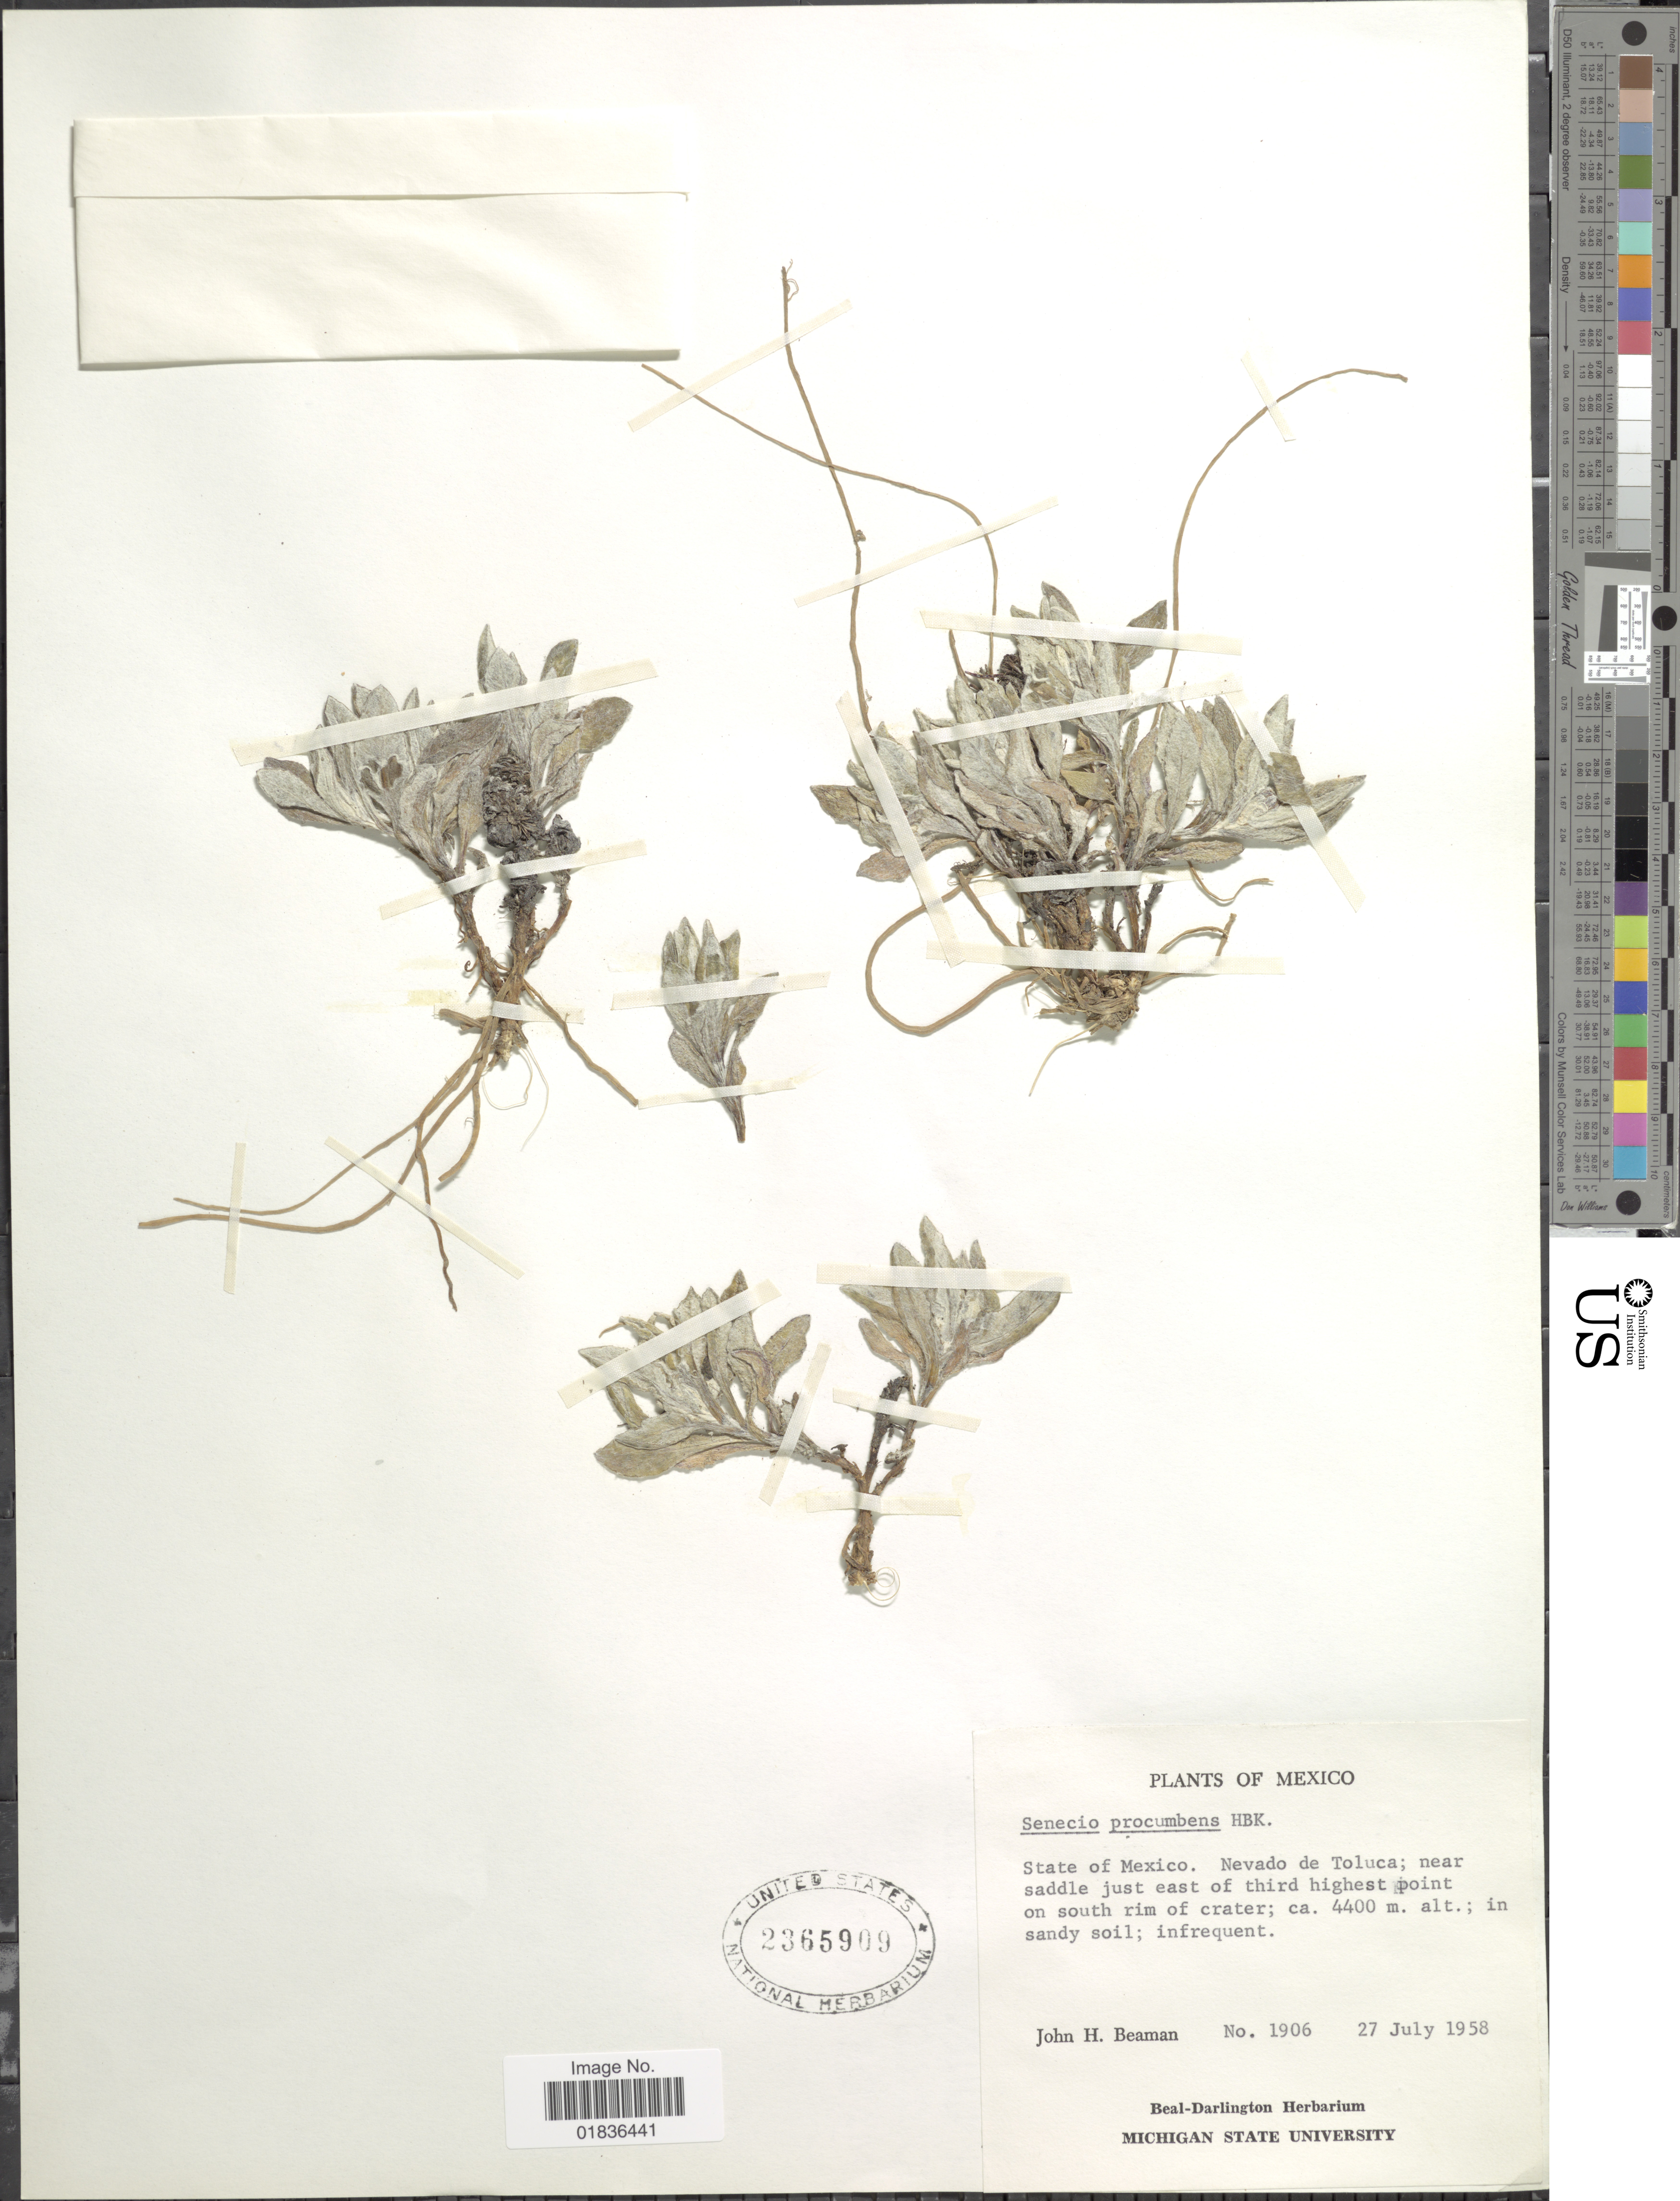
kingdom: Plantae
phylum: Tracheophyta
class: Magnoliopsida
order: Asterales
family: Asteraceae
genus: Senecio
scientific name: Senecio procumbens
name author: Kunth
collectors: J. H. Beaman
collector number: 1906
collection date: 1958-07-27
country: Mexico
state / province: México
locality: Nevado de Toluca; near saddle just east of third highest point on south rim of crater.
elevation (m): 4400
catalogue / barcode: US 2365909